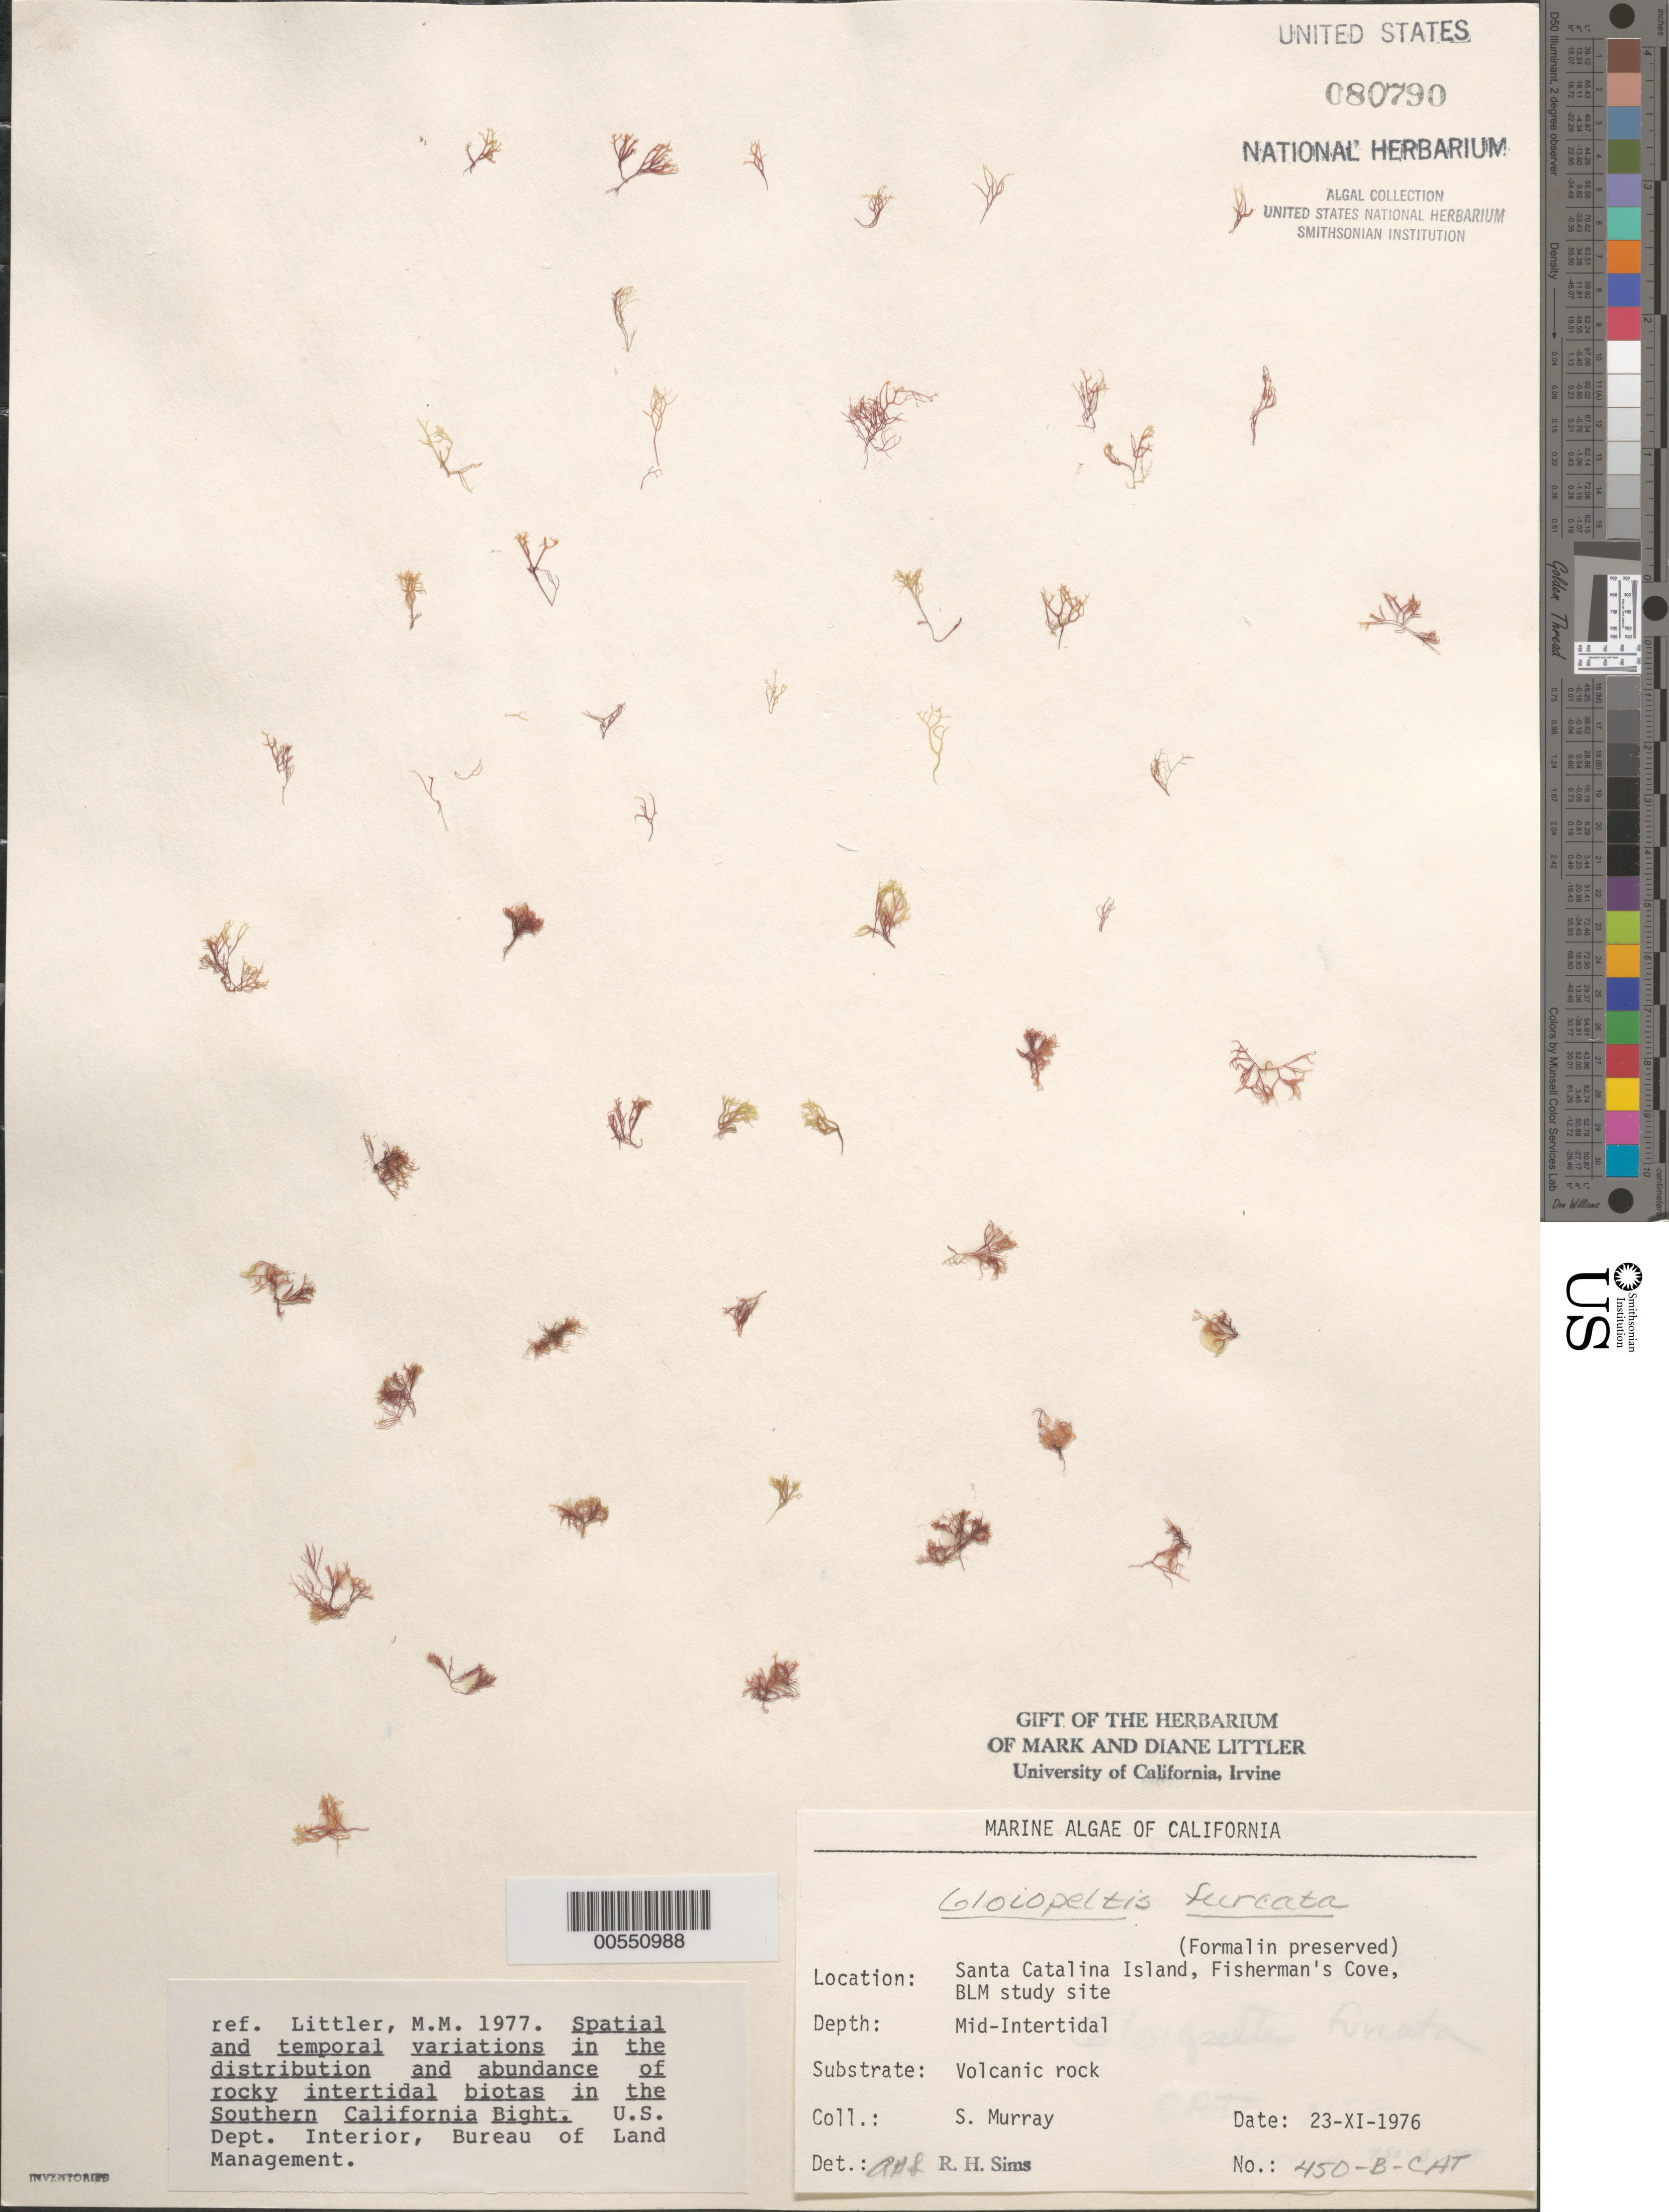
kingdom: Plantae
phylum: Rhodophyta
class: Florideophyceae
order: Gigartinales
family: Endocladiaceae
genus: Gloiopeltis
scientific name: Gloiopeltis furcata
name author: (Postels & Rupr.) J. Agardh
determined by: Sims, Robert H.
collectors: S. N. Murray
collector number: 450b-cat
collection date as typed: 23 Nov 1976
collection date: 1976-11-23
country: United States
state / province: California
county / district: Los Angeles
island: Santa Catalina Island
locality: Fishermen Cove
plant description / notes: BLM-SOCALBIGHT Rocky Intertidal Survey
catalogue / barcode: US 80790